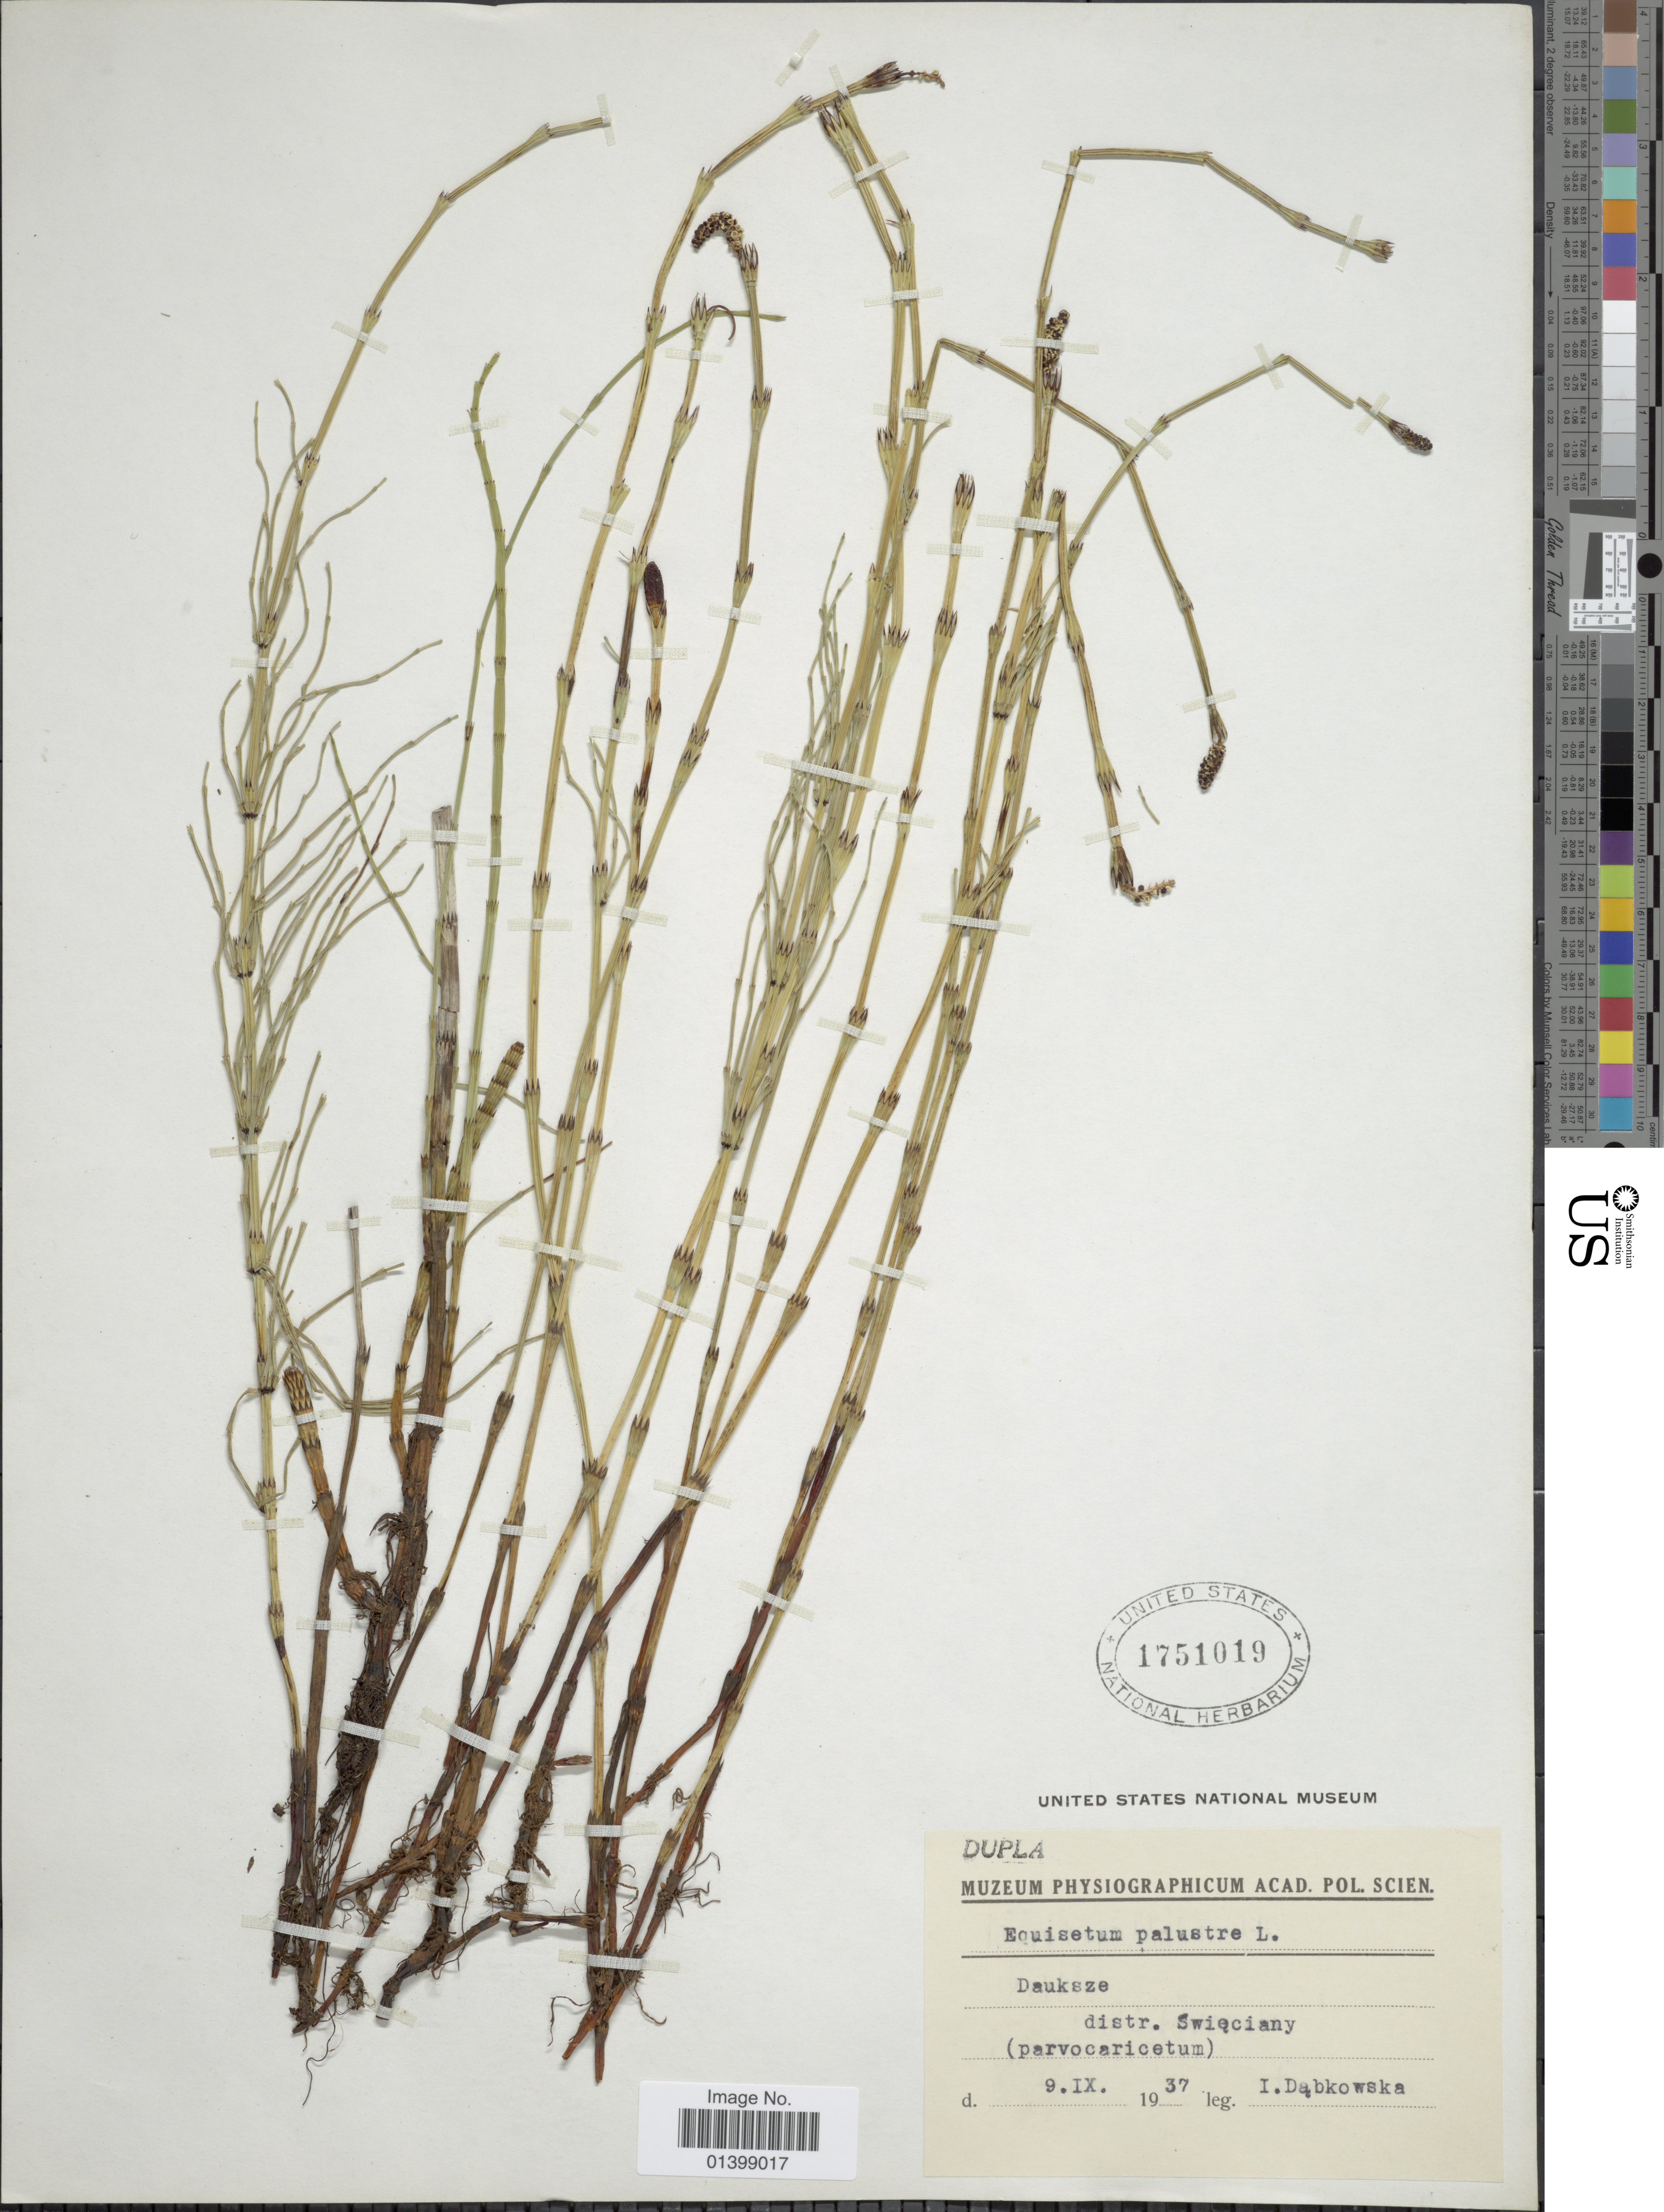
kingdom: Plantae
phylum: Tracheophyta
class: Polypodiopsida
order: Equisetales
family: Equisetaceae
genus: Equisetum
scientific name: Equisetum palustre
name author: L.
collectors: I. Dabkowska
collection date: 1937-09-09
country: Lithuania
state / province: Vilnius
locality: Dauksze distr Swieciany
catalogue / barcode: US 1751019